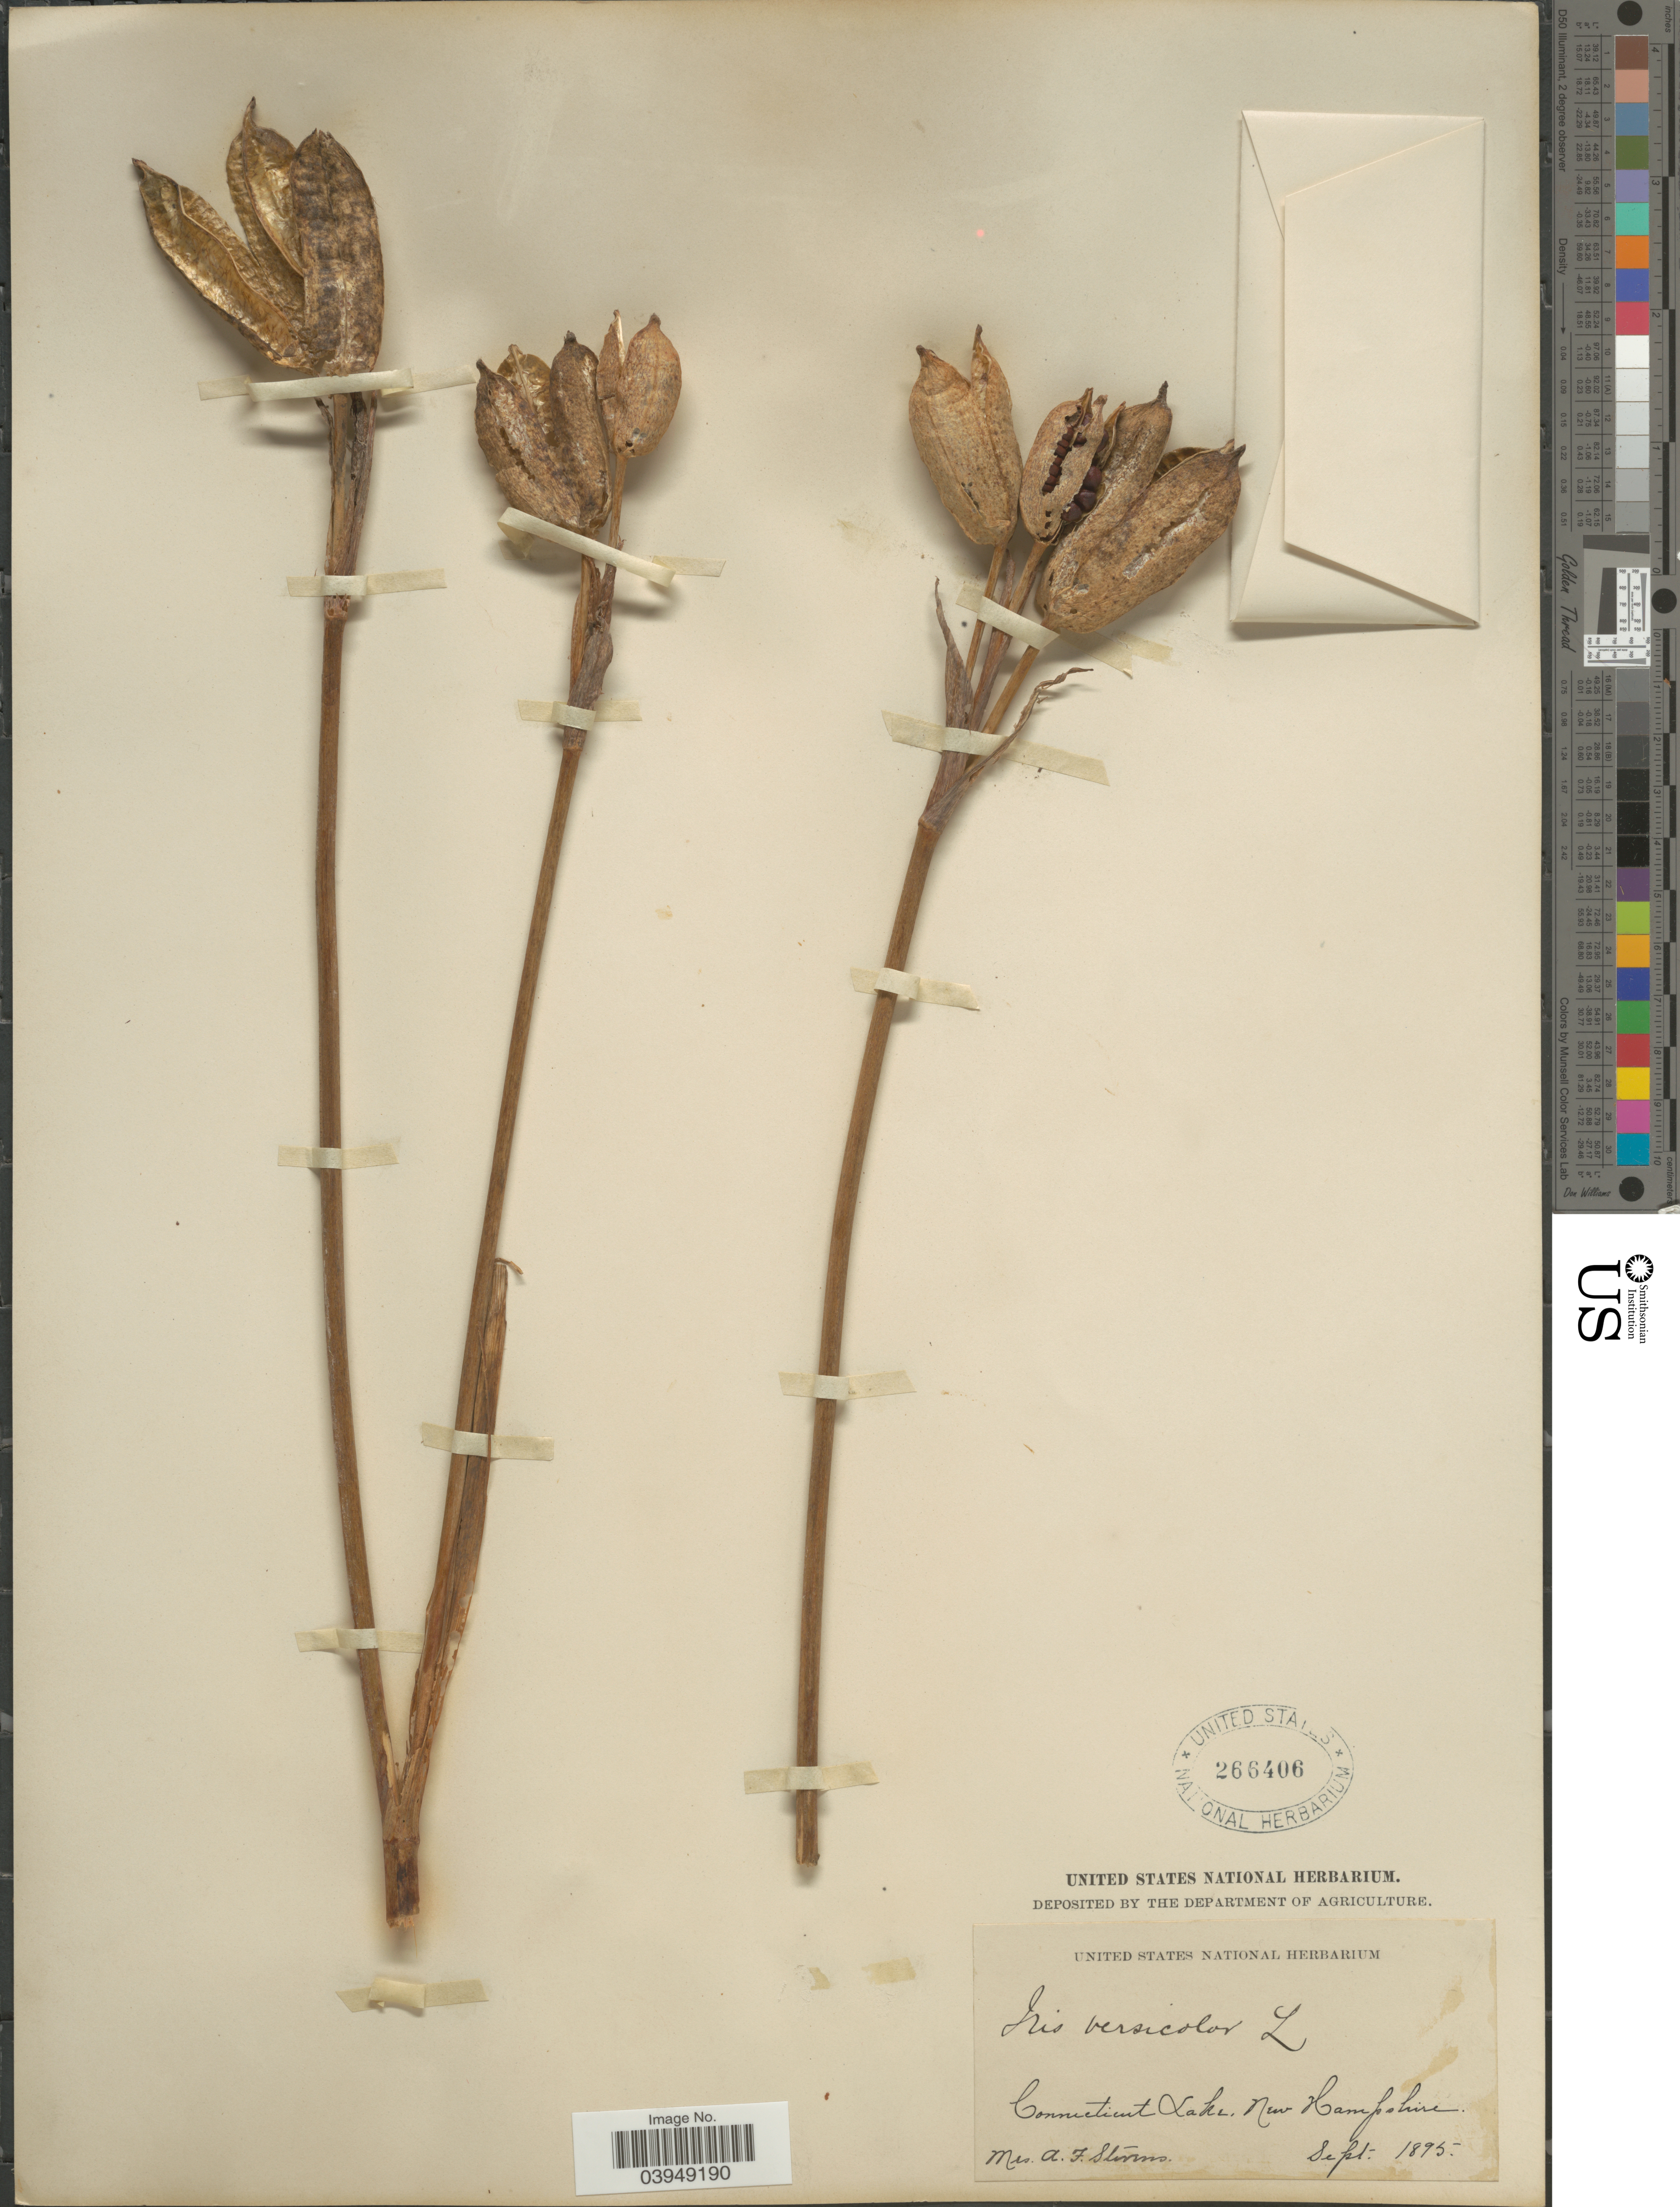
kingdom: Plantae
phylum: Tracheophyta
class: Liliopsida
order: Asparagales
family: Iridaceae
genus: Iris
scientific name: Iris versicolor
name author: L.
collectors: A. Stevens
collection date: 1895-09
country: United States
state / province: New Hampshire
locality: Connecticut Lake.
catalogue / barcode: US 266406